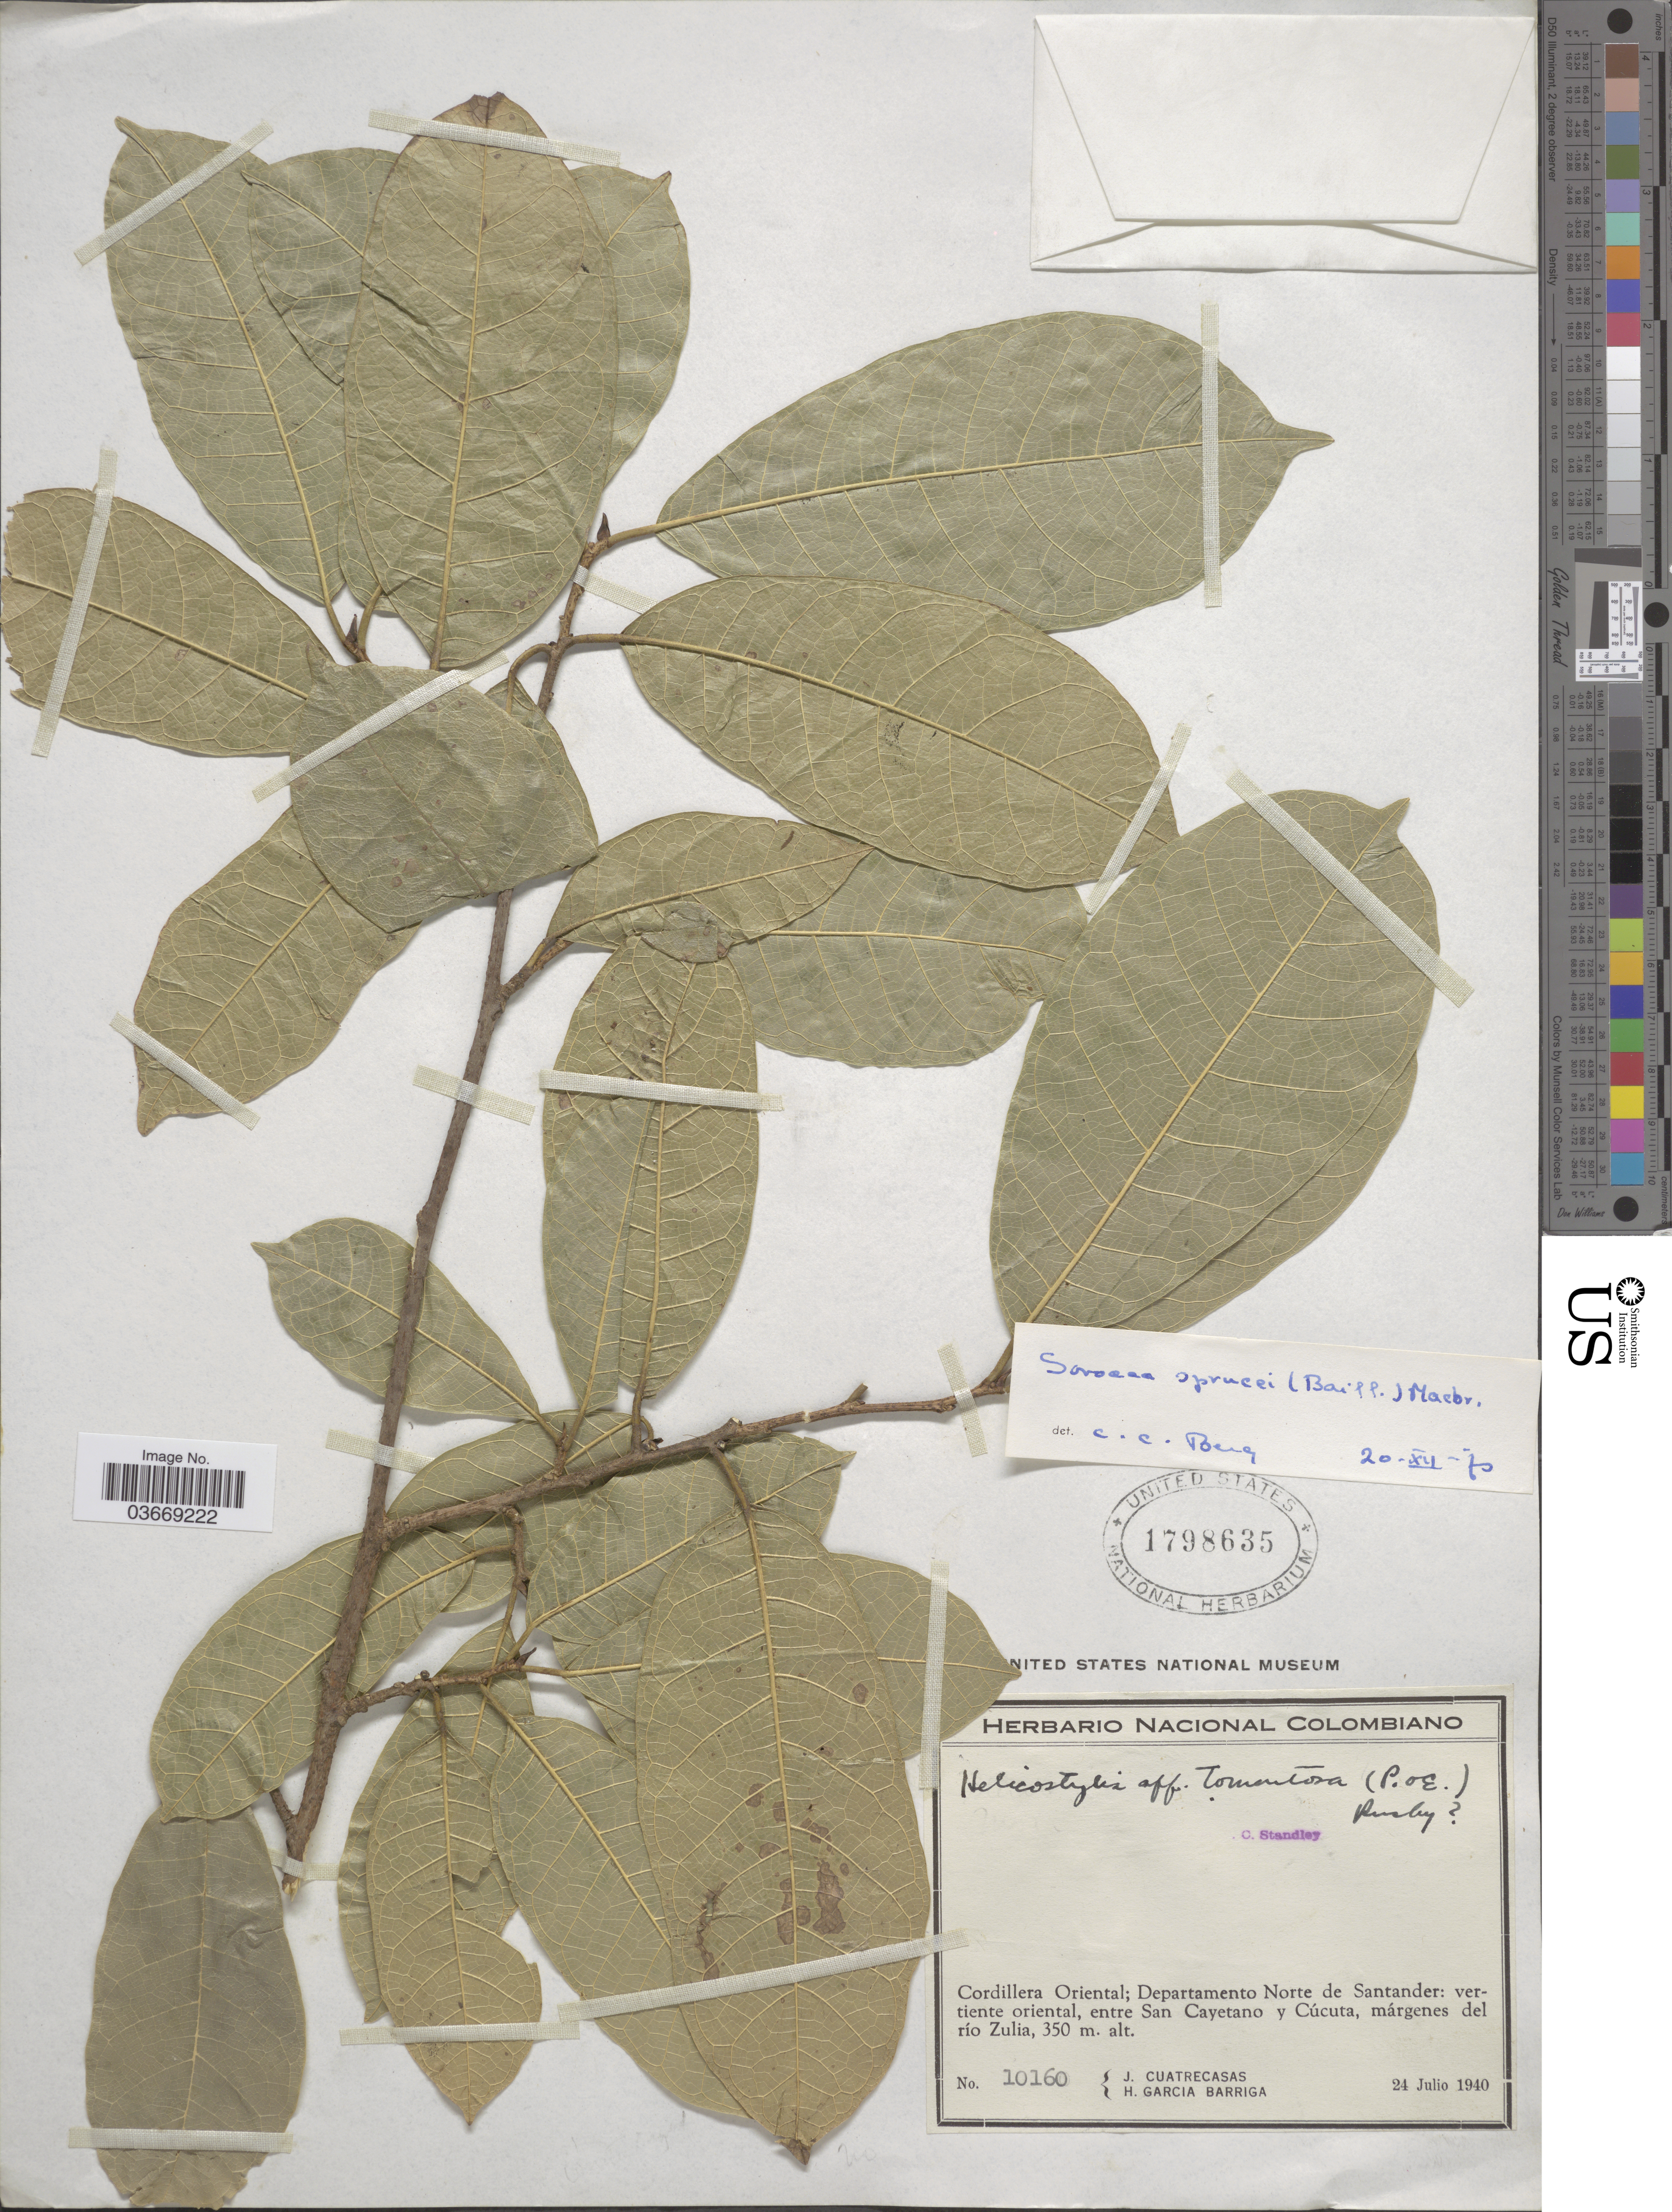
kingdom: Plantae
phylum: Tracheophyta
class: Magnoliopsida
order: Rosales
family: Moraceae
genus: Sorocea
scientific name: Sorocea sprucei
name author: (Baill.) J.F. Macbr.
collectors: J. Cuatrecasas & H. García Barriga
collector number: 10160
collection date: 1940-07-24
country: Colombia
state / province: Norte de Santander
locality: Cordillera Oriental; Departamento Norte de Santander: vertiente oriental, entre San Cayetano y Cúcuta, márgenes del río Zulia.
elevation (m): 350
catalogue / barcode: US 1798635